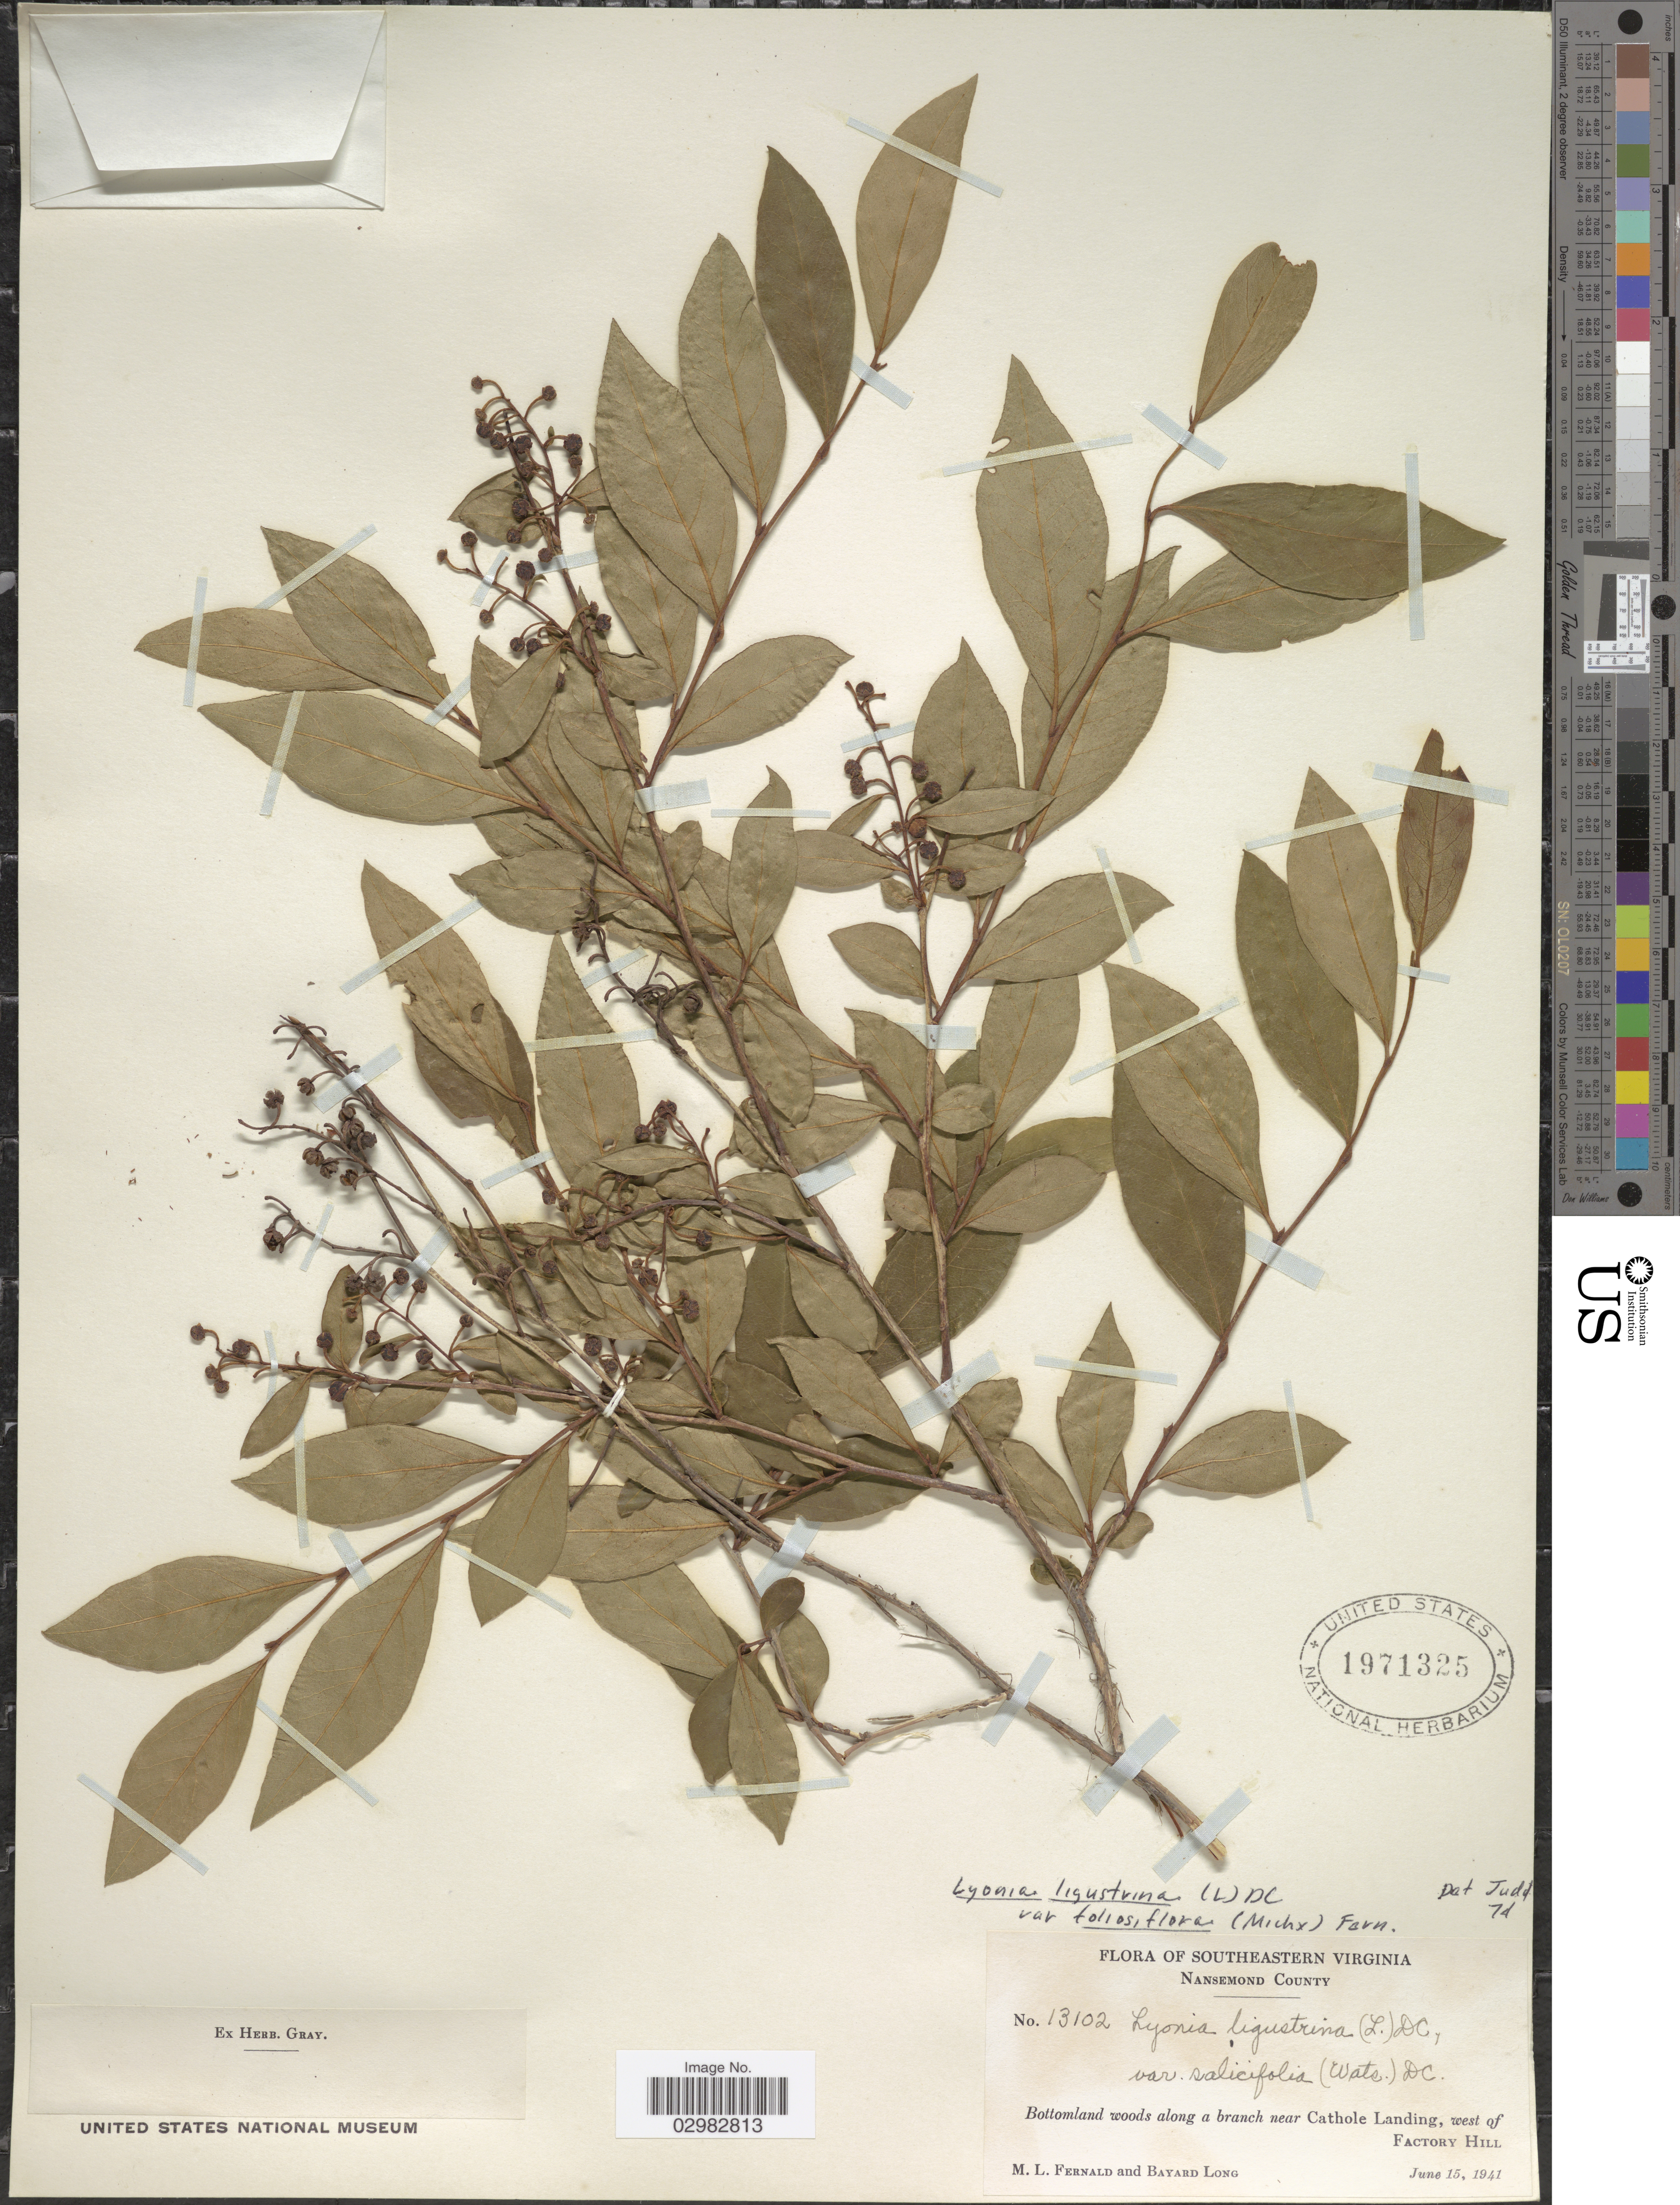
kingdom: Plantae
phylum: Tracheophyta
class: Magnoliopsida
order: Ericales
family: Ericaceae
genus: Lyonia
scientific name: Lyonia ligustrina var. foliosiflora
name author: (Michx.) Fernald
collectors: M. L. Fernald & B. Long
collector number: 13102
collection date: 1941-06-15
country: United States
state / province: Virginia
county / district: City of Suffolk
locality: Southeastern Virginia, Nansemond County, Bottomland woods along a branch near Cathole Landing, west of Factory Hill.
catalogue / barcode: US 1971325